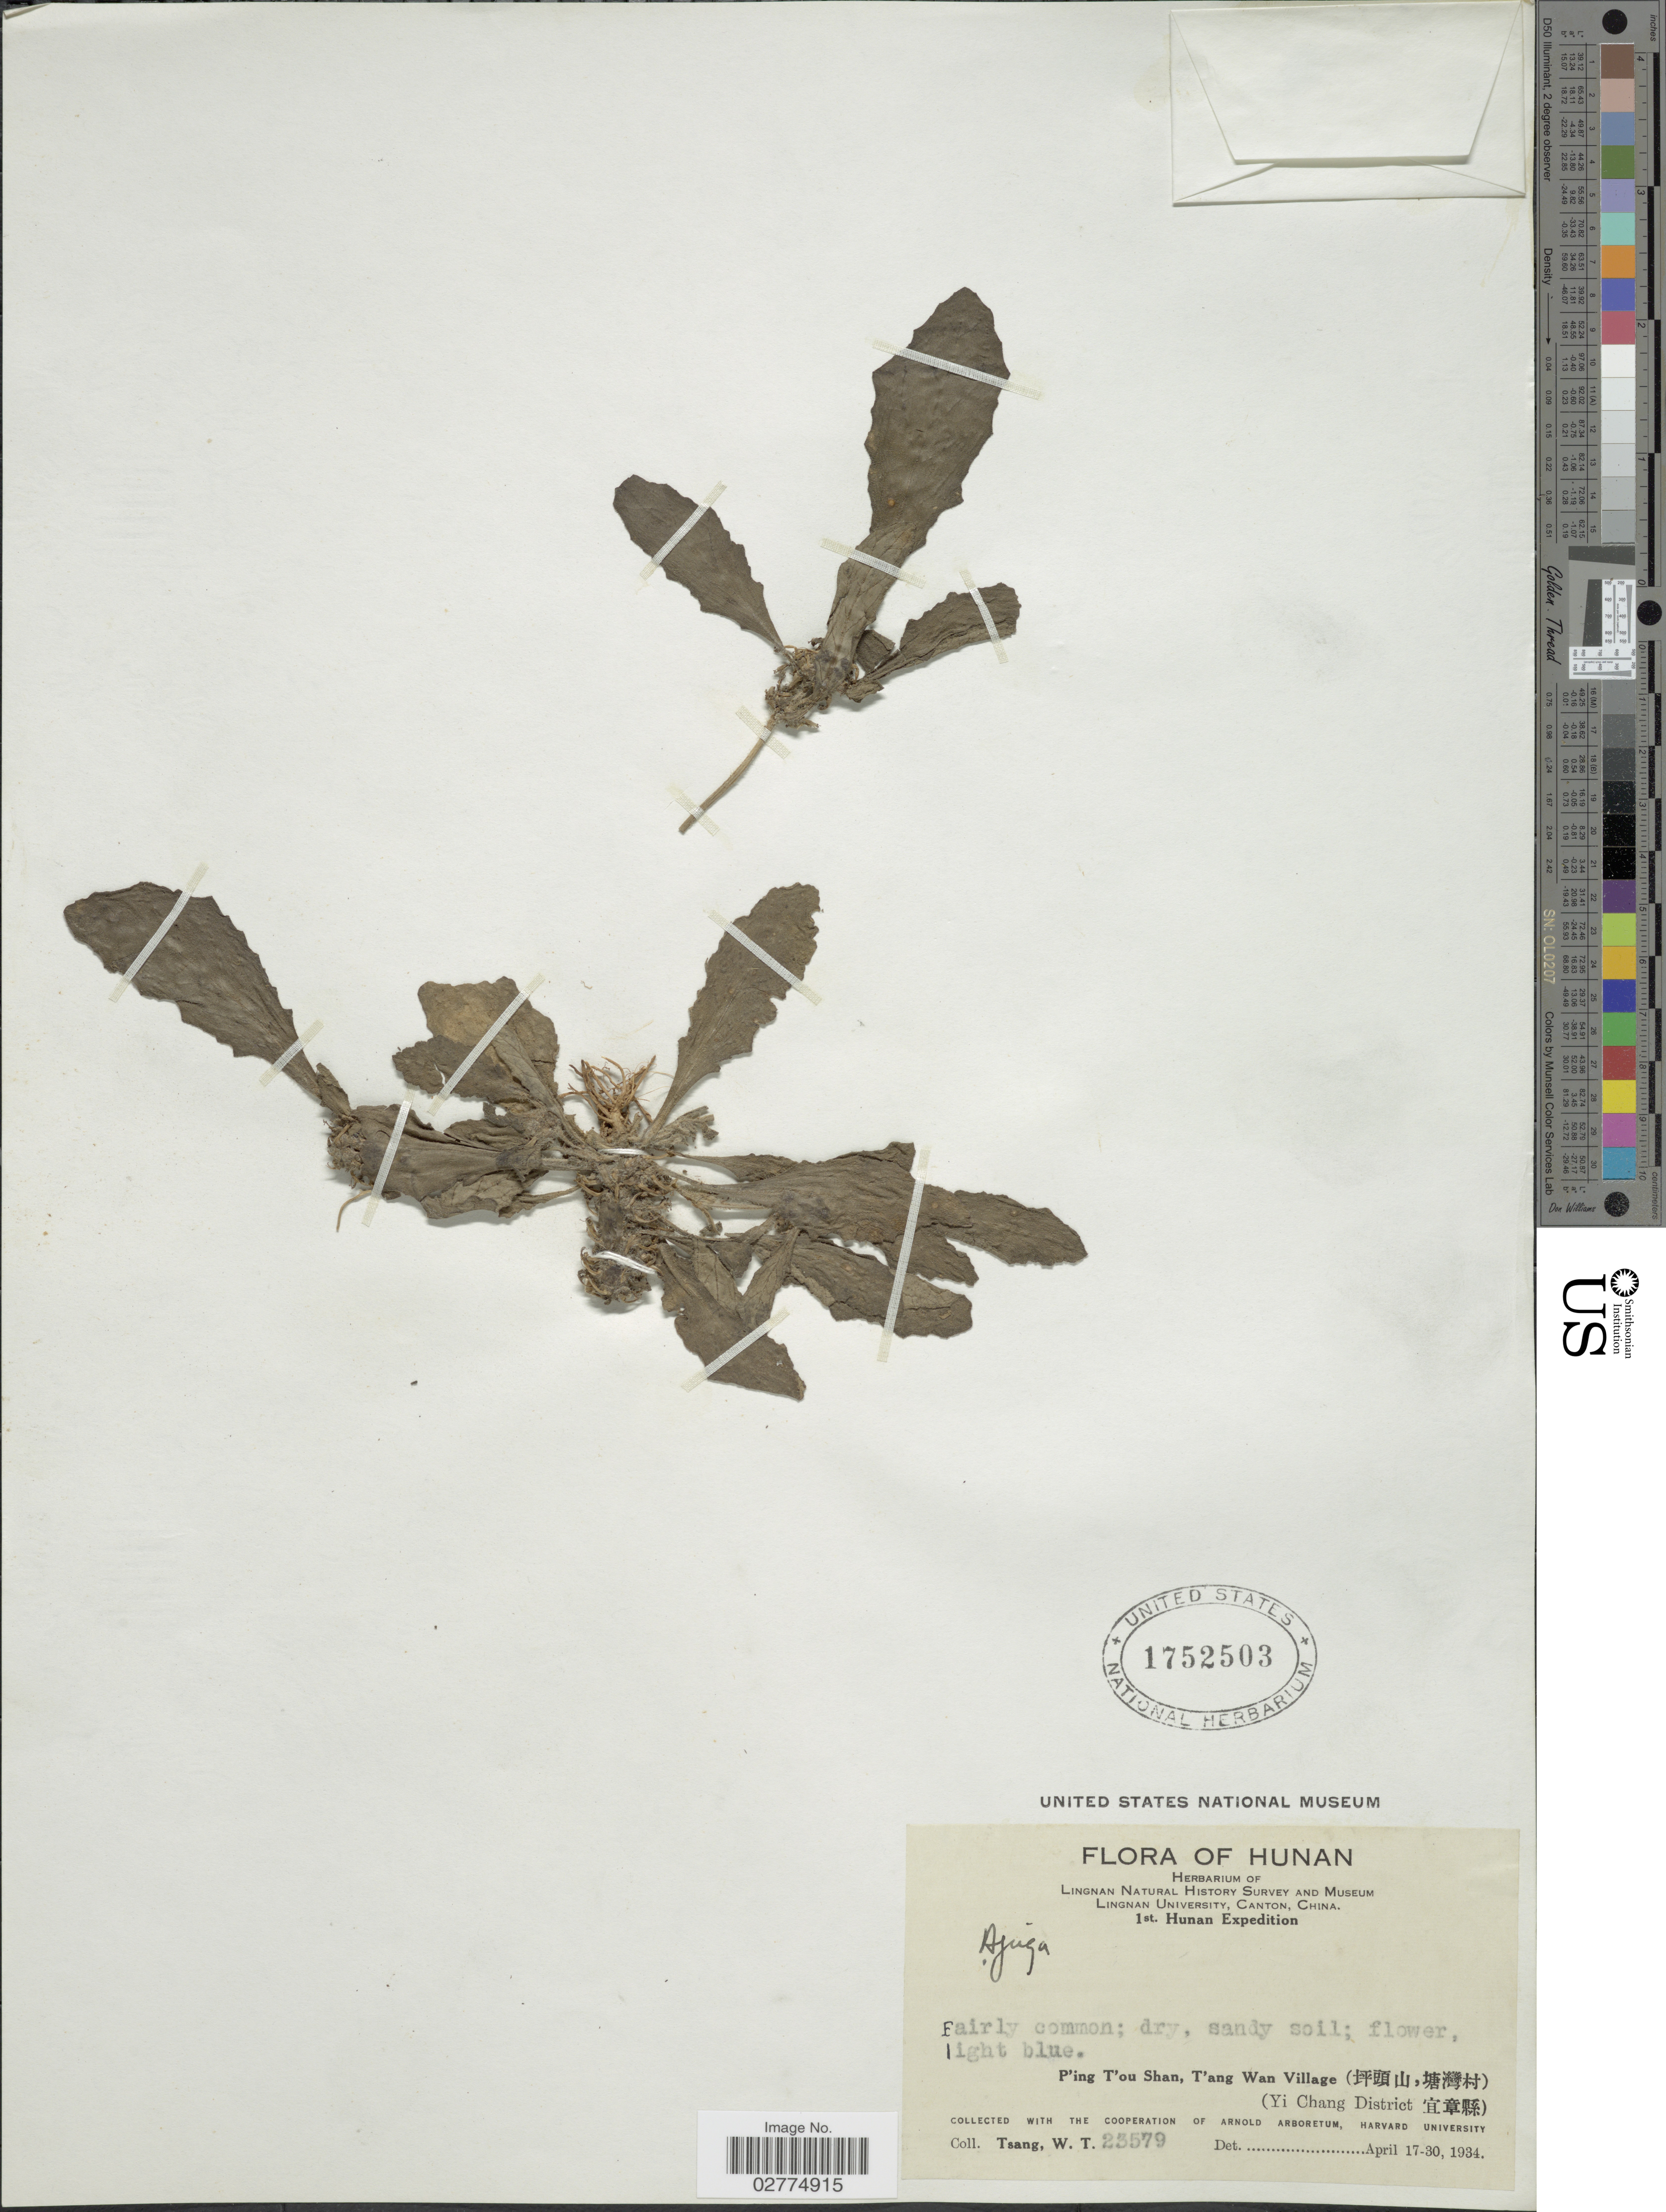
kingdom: Plantae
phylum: Tracheophyta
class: Magnoliopsida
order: Lamiales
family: Lamiaceae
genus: Ajuga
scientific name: Ajuga sp.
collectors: W. T. Tsang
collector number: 23579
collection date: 1934-04-17/1934-04-30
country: China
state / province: Hunan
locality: P'ing T'ou Shan, T'ang Wan Village (X), (Yi Chang District X).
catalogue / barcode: US 1752503